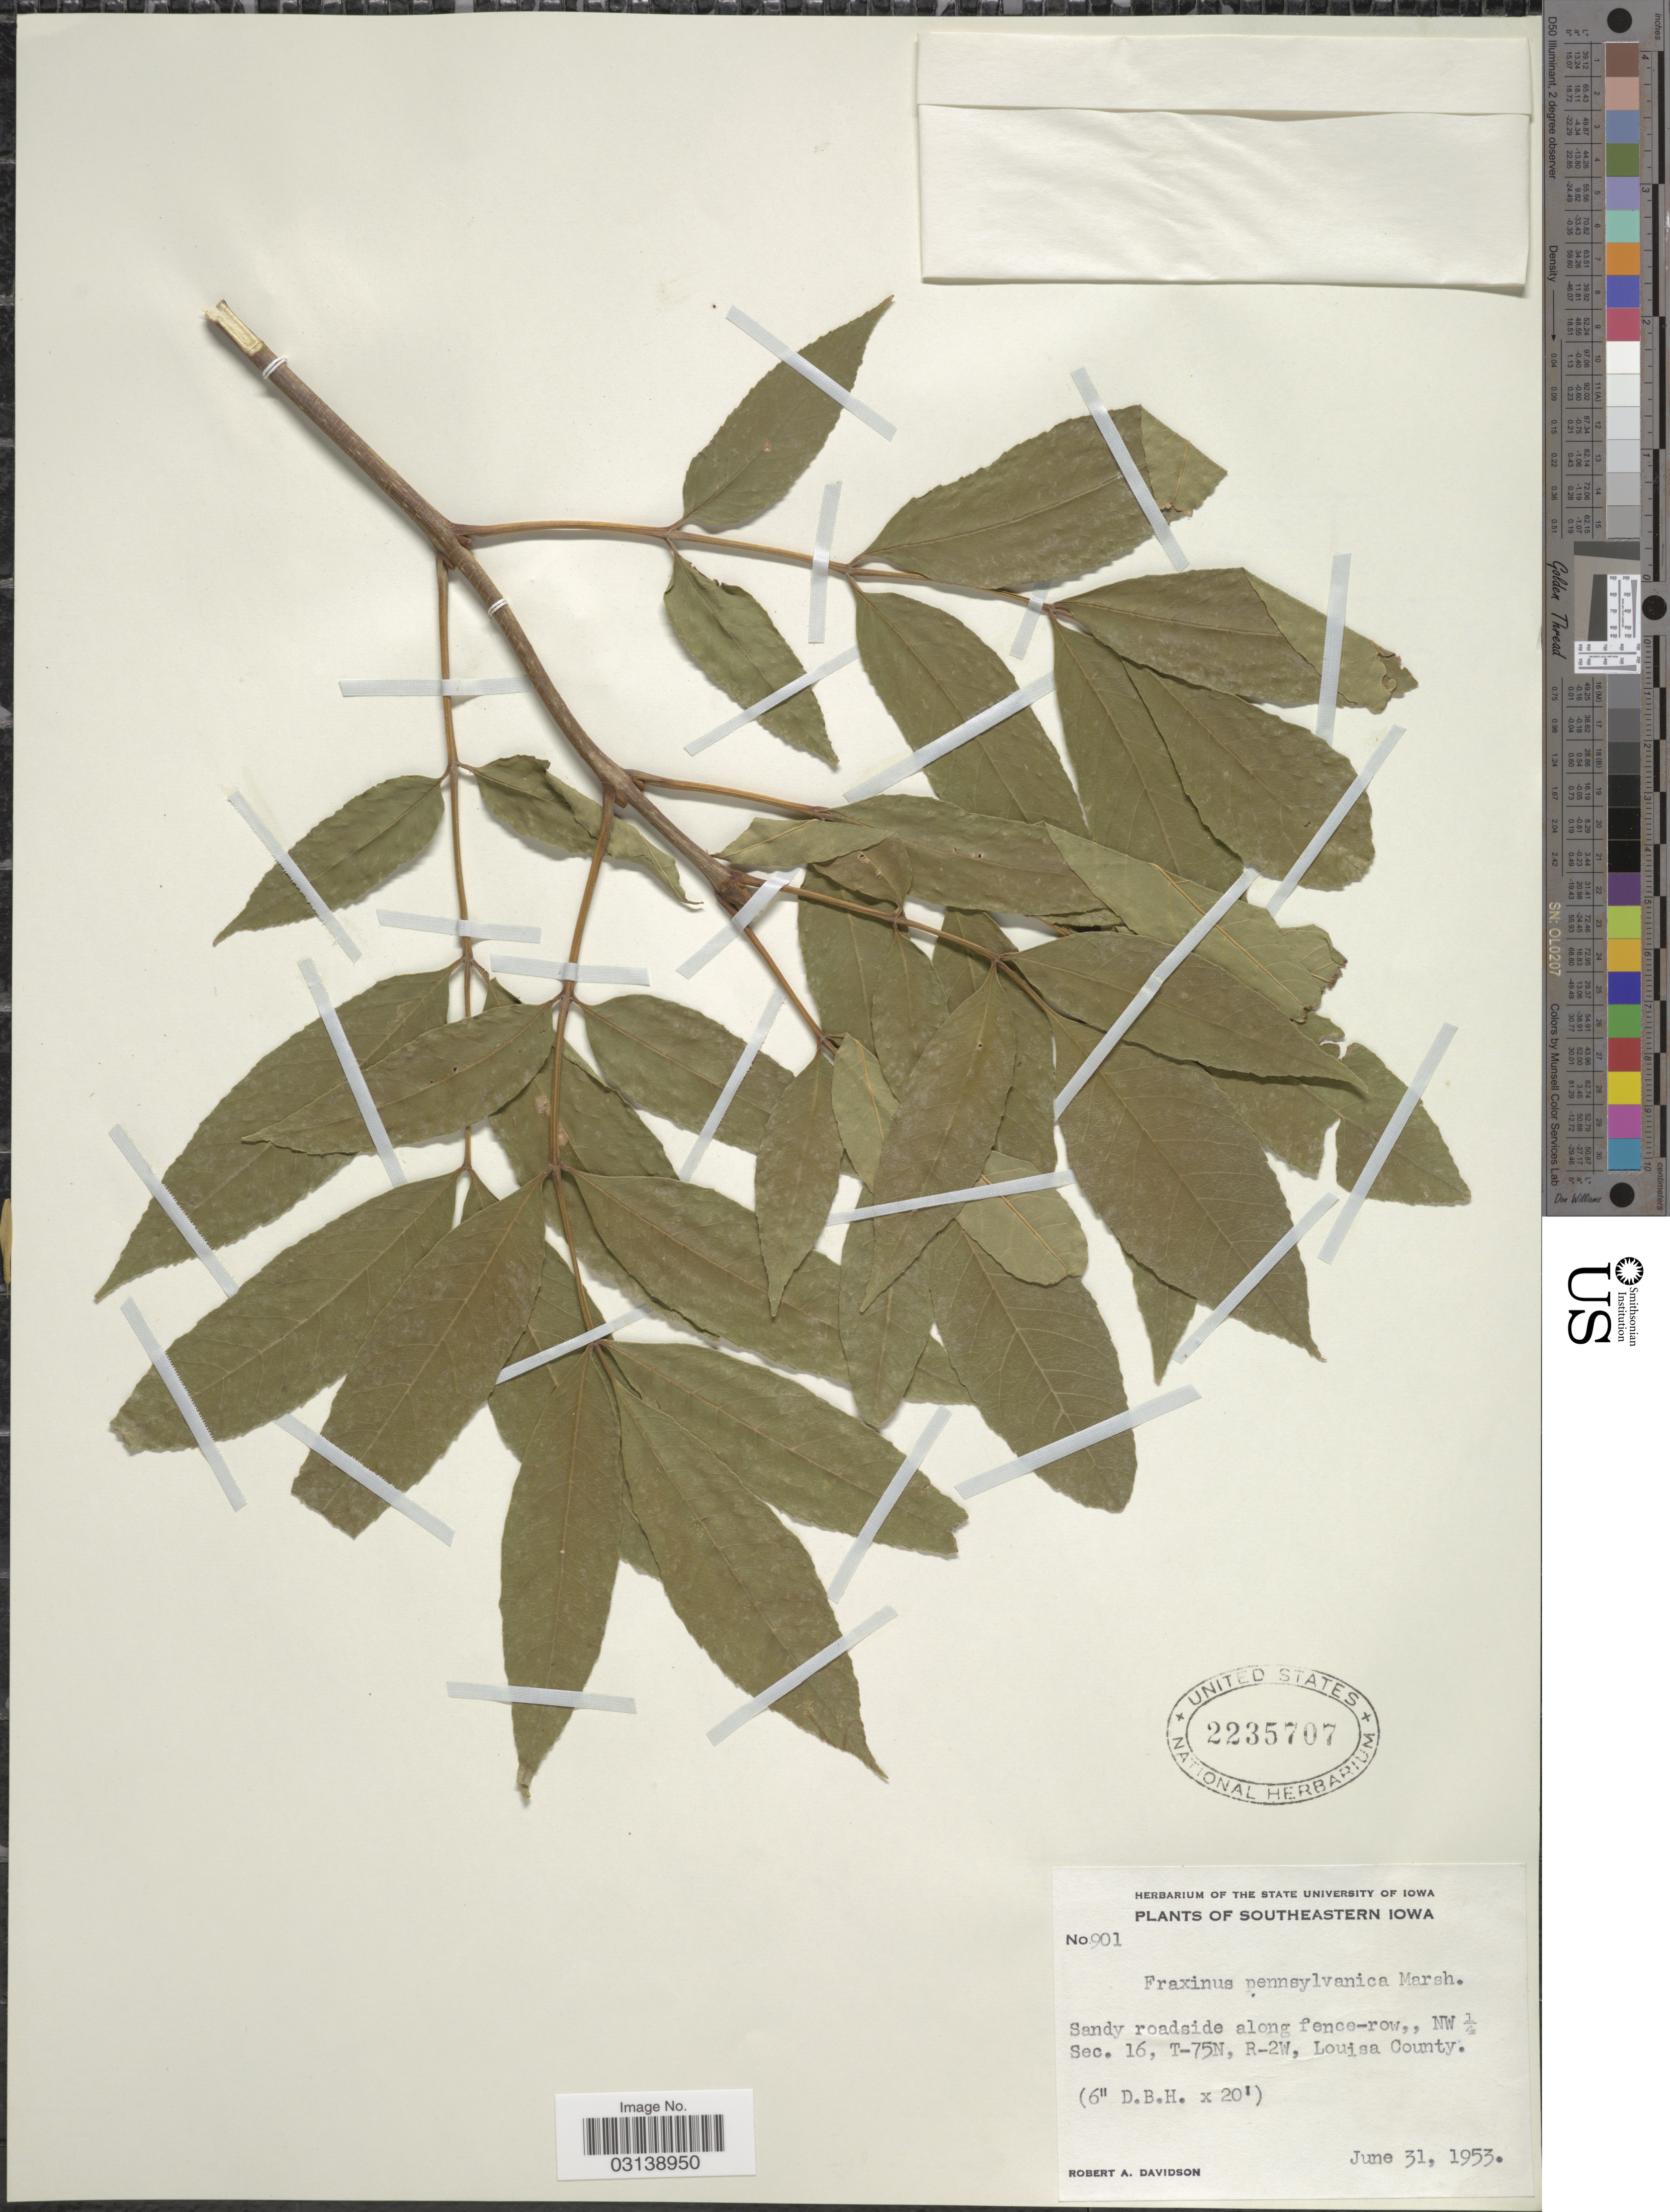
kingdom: Plantae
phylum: Tracheophyta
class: Magnoliopsida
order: Lamiales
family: Oleaceae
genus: Fraxinus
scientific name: Fraxinus pennsylvanica var. campestris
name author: (Britton) F.C. Gates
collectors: R. A. Davidson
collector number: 901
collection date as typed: Transcribed d/m/y: 31/6/1953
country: United States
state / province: Iowa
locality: Southeastern Iowa. Along fence-row., NW¼ Sec. 16, T-75N, R-2W, Louisa County.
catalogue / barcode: US 2235707